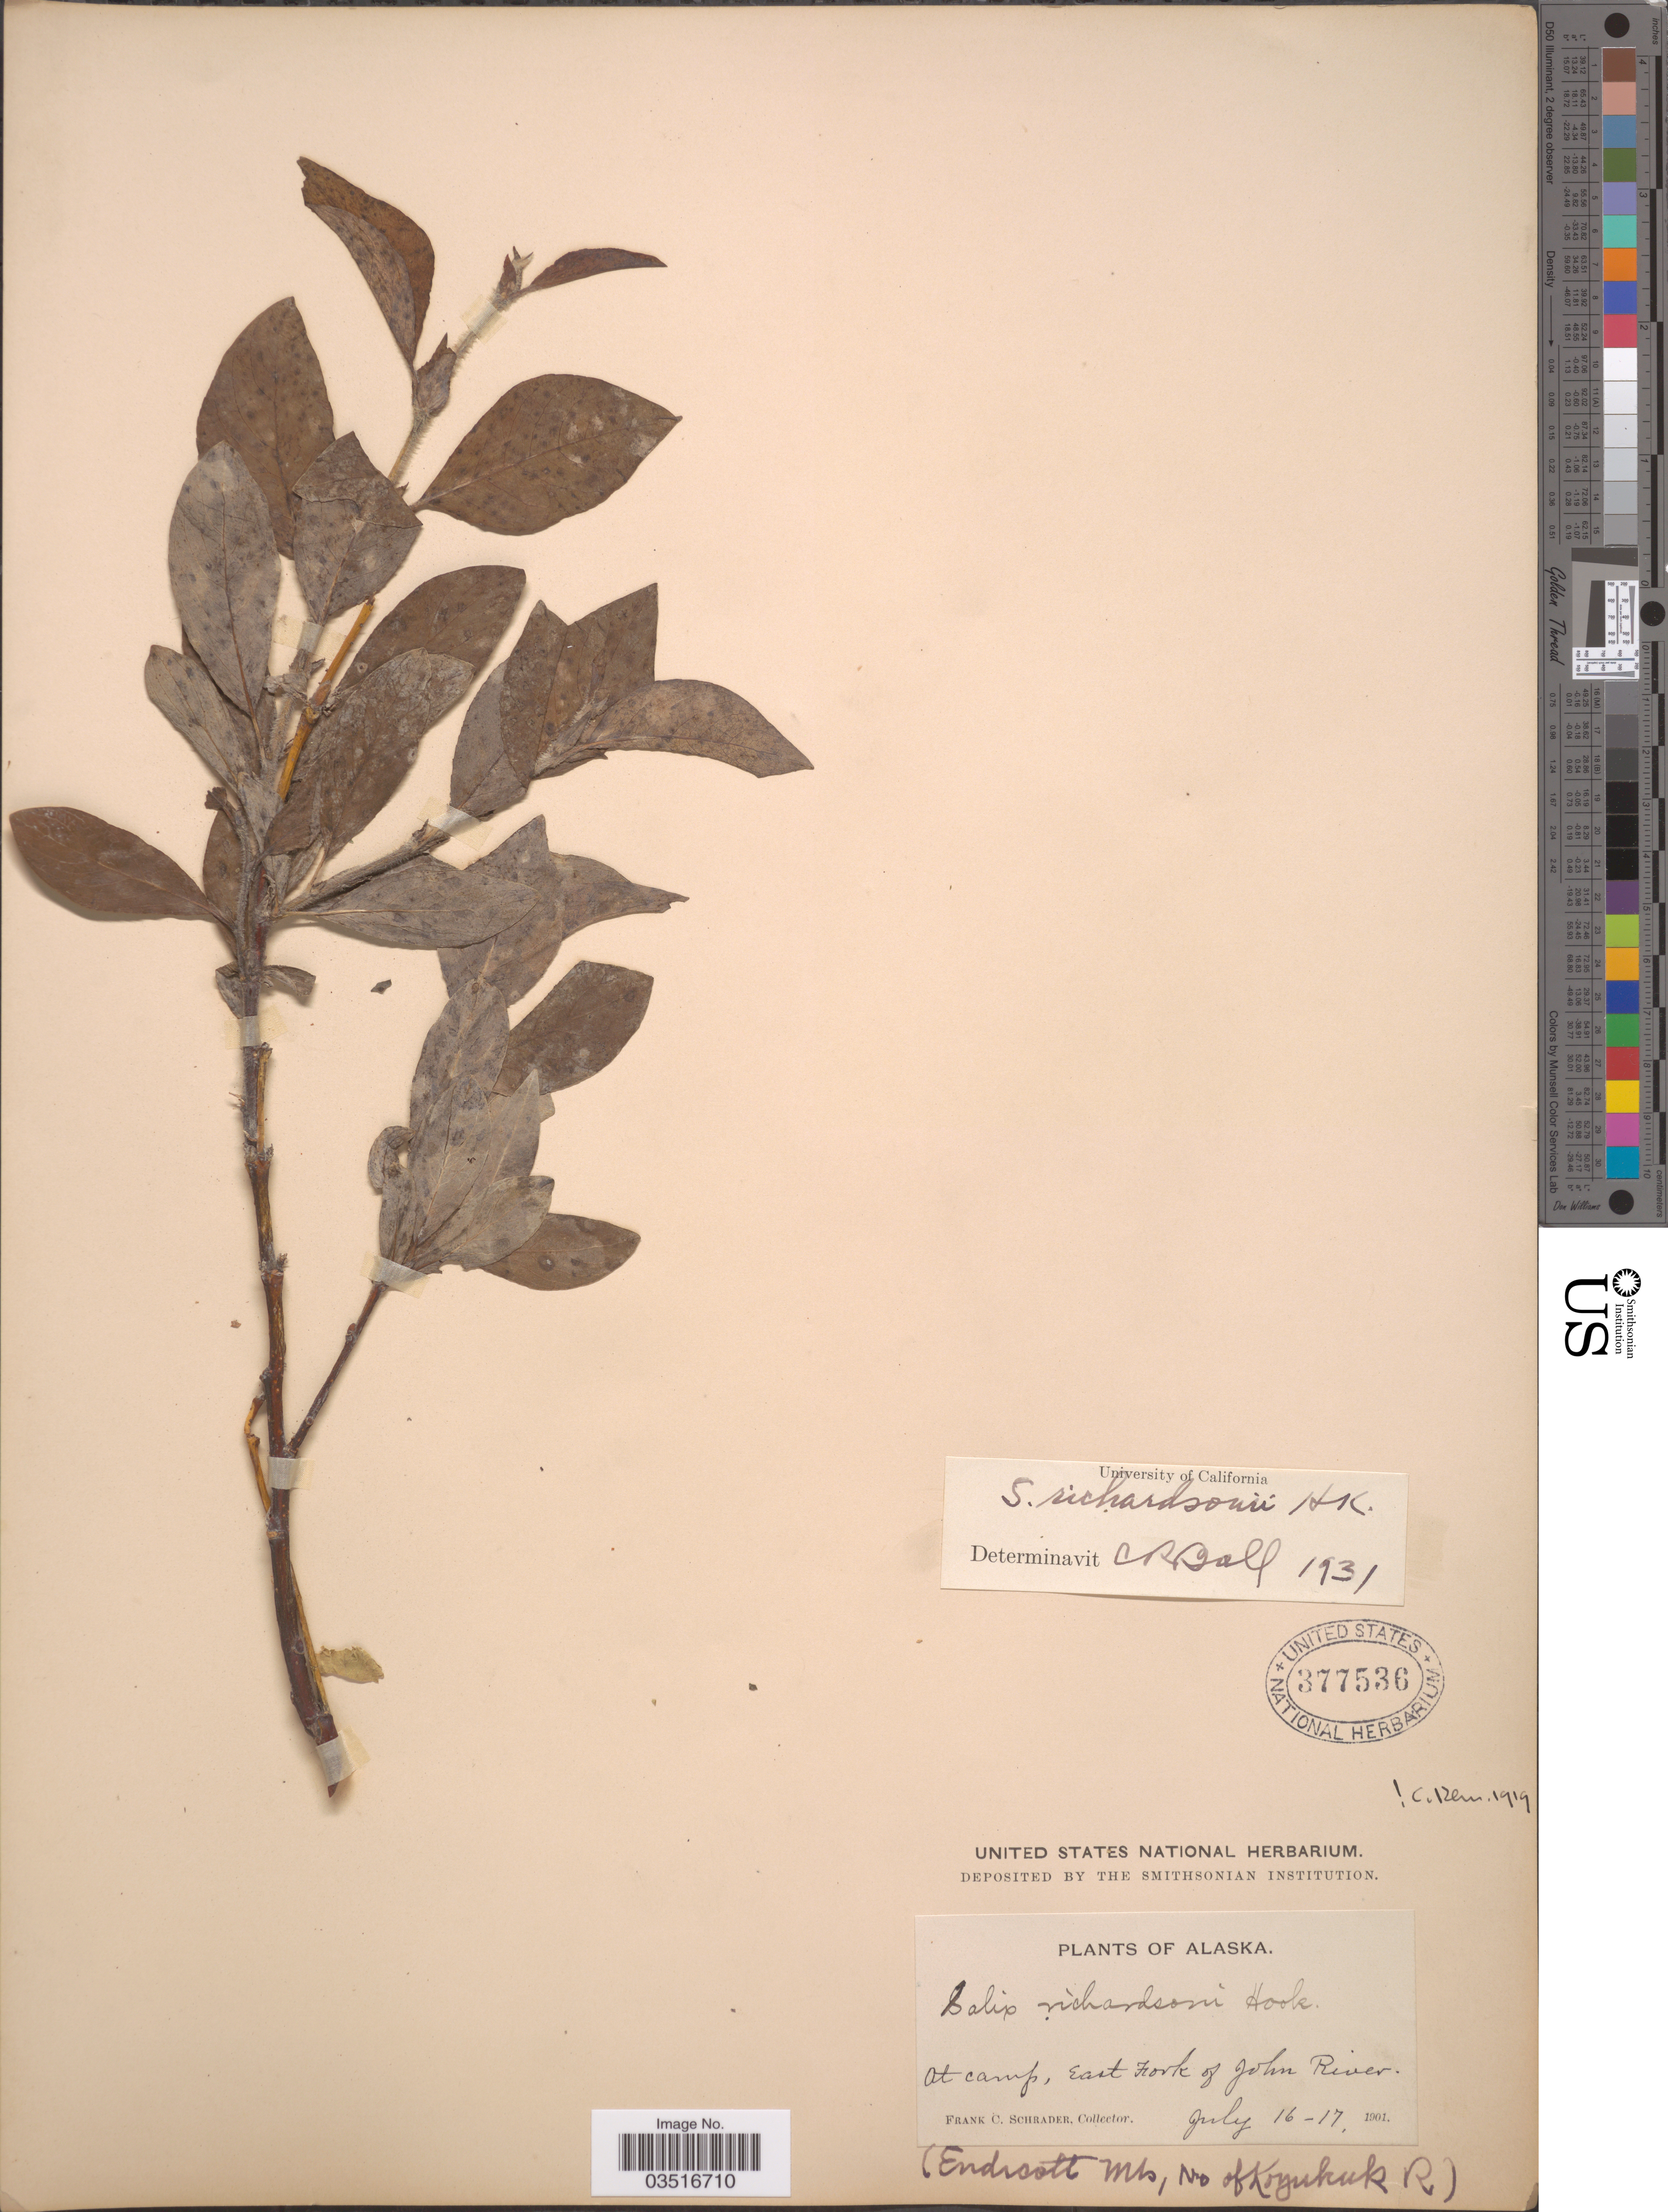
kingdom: Plantae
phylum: Tracheophyta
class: Magnoliopsida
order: Malpighiales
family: Salicaceae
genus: Salix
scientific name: Salix richardsonii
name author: Hook.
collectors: F. C. Schrader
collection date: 1901-07-16/1901-07-17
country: United States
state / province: Alaska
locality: At camp, East Fork of John River. (Endicott Mts, No of Koyukuk R).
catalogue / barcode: US 377536